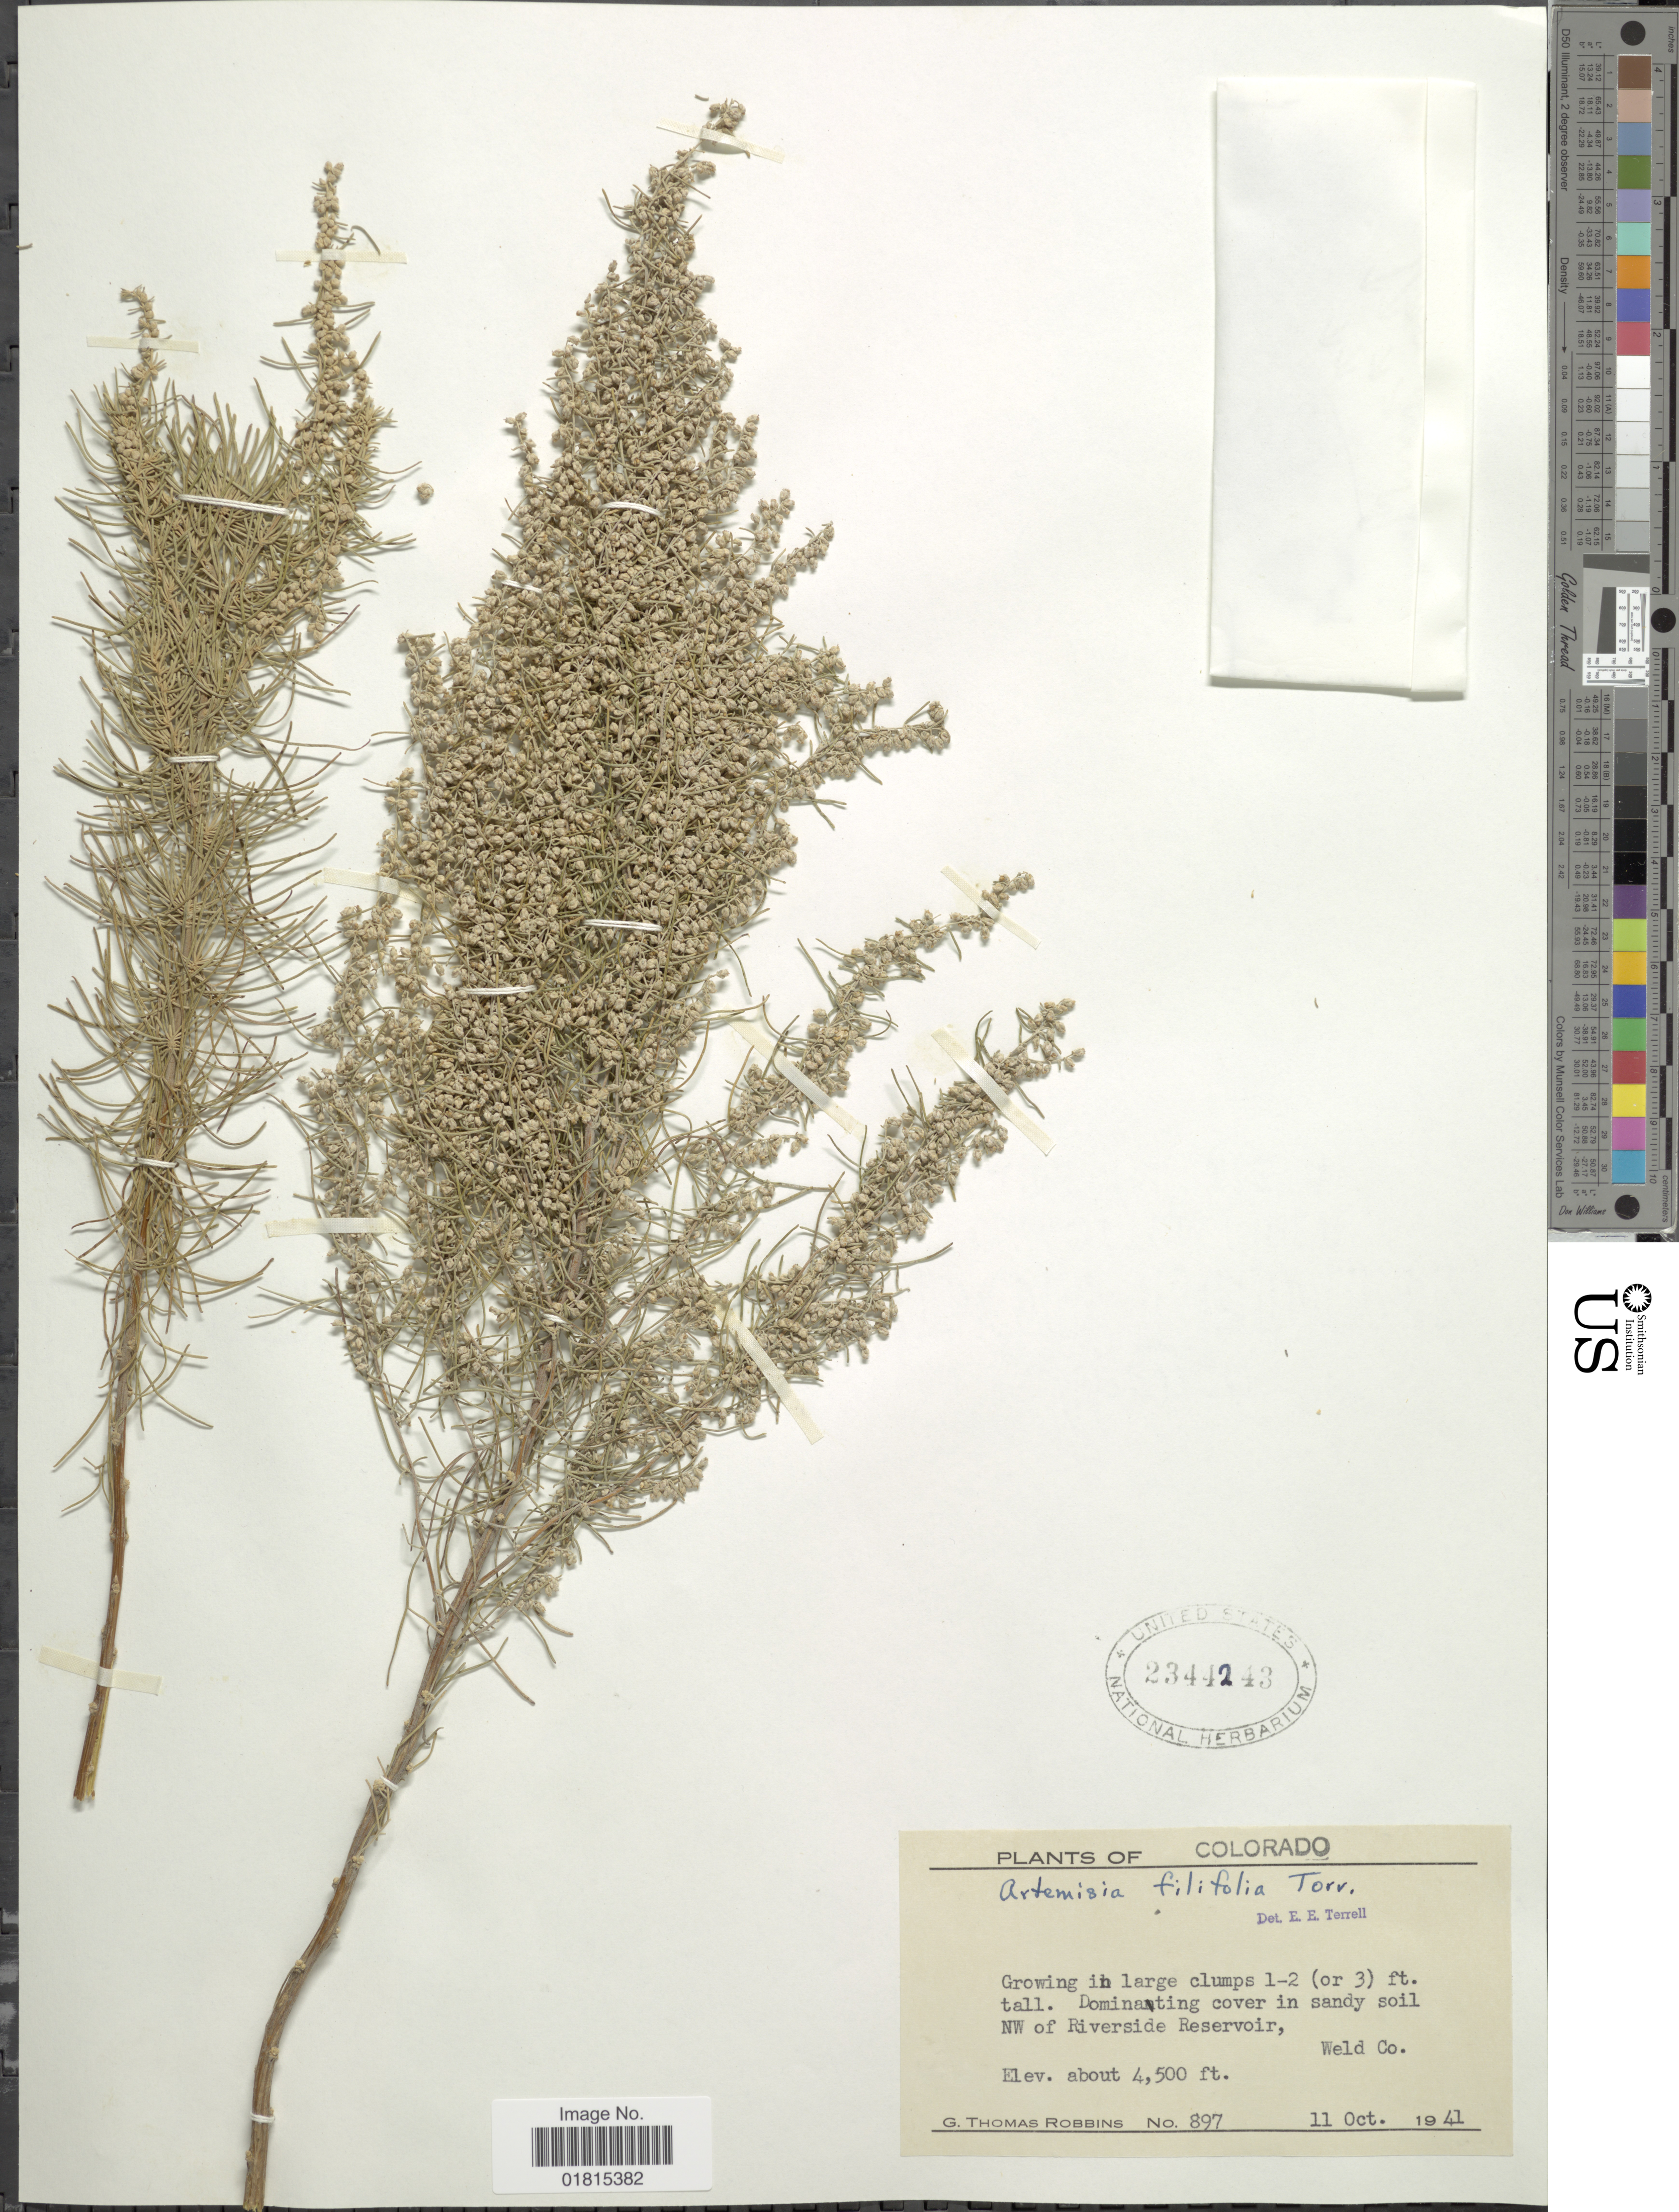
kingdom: Plantae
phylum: Tracheophyta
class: Magnoliopsida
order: Asterales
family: Asteraceae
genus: Artemisia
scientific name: Artemisia filifolia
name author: Torr.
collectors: G. T. Robbins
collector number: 897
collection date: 1941-10-11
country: United States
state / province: Colorado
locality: Dominating cover in sandy soil NW of Riverside Reservoir, Weld Co.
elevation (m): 1372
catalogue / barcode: US 2344243